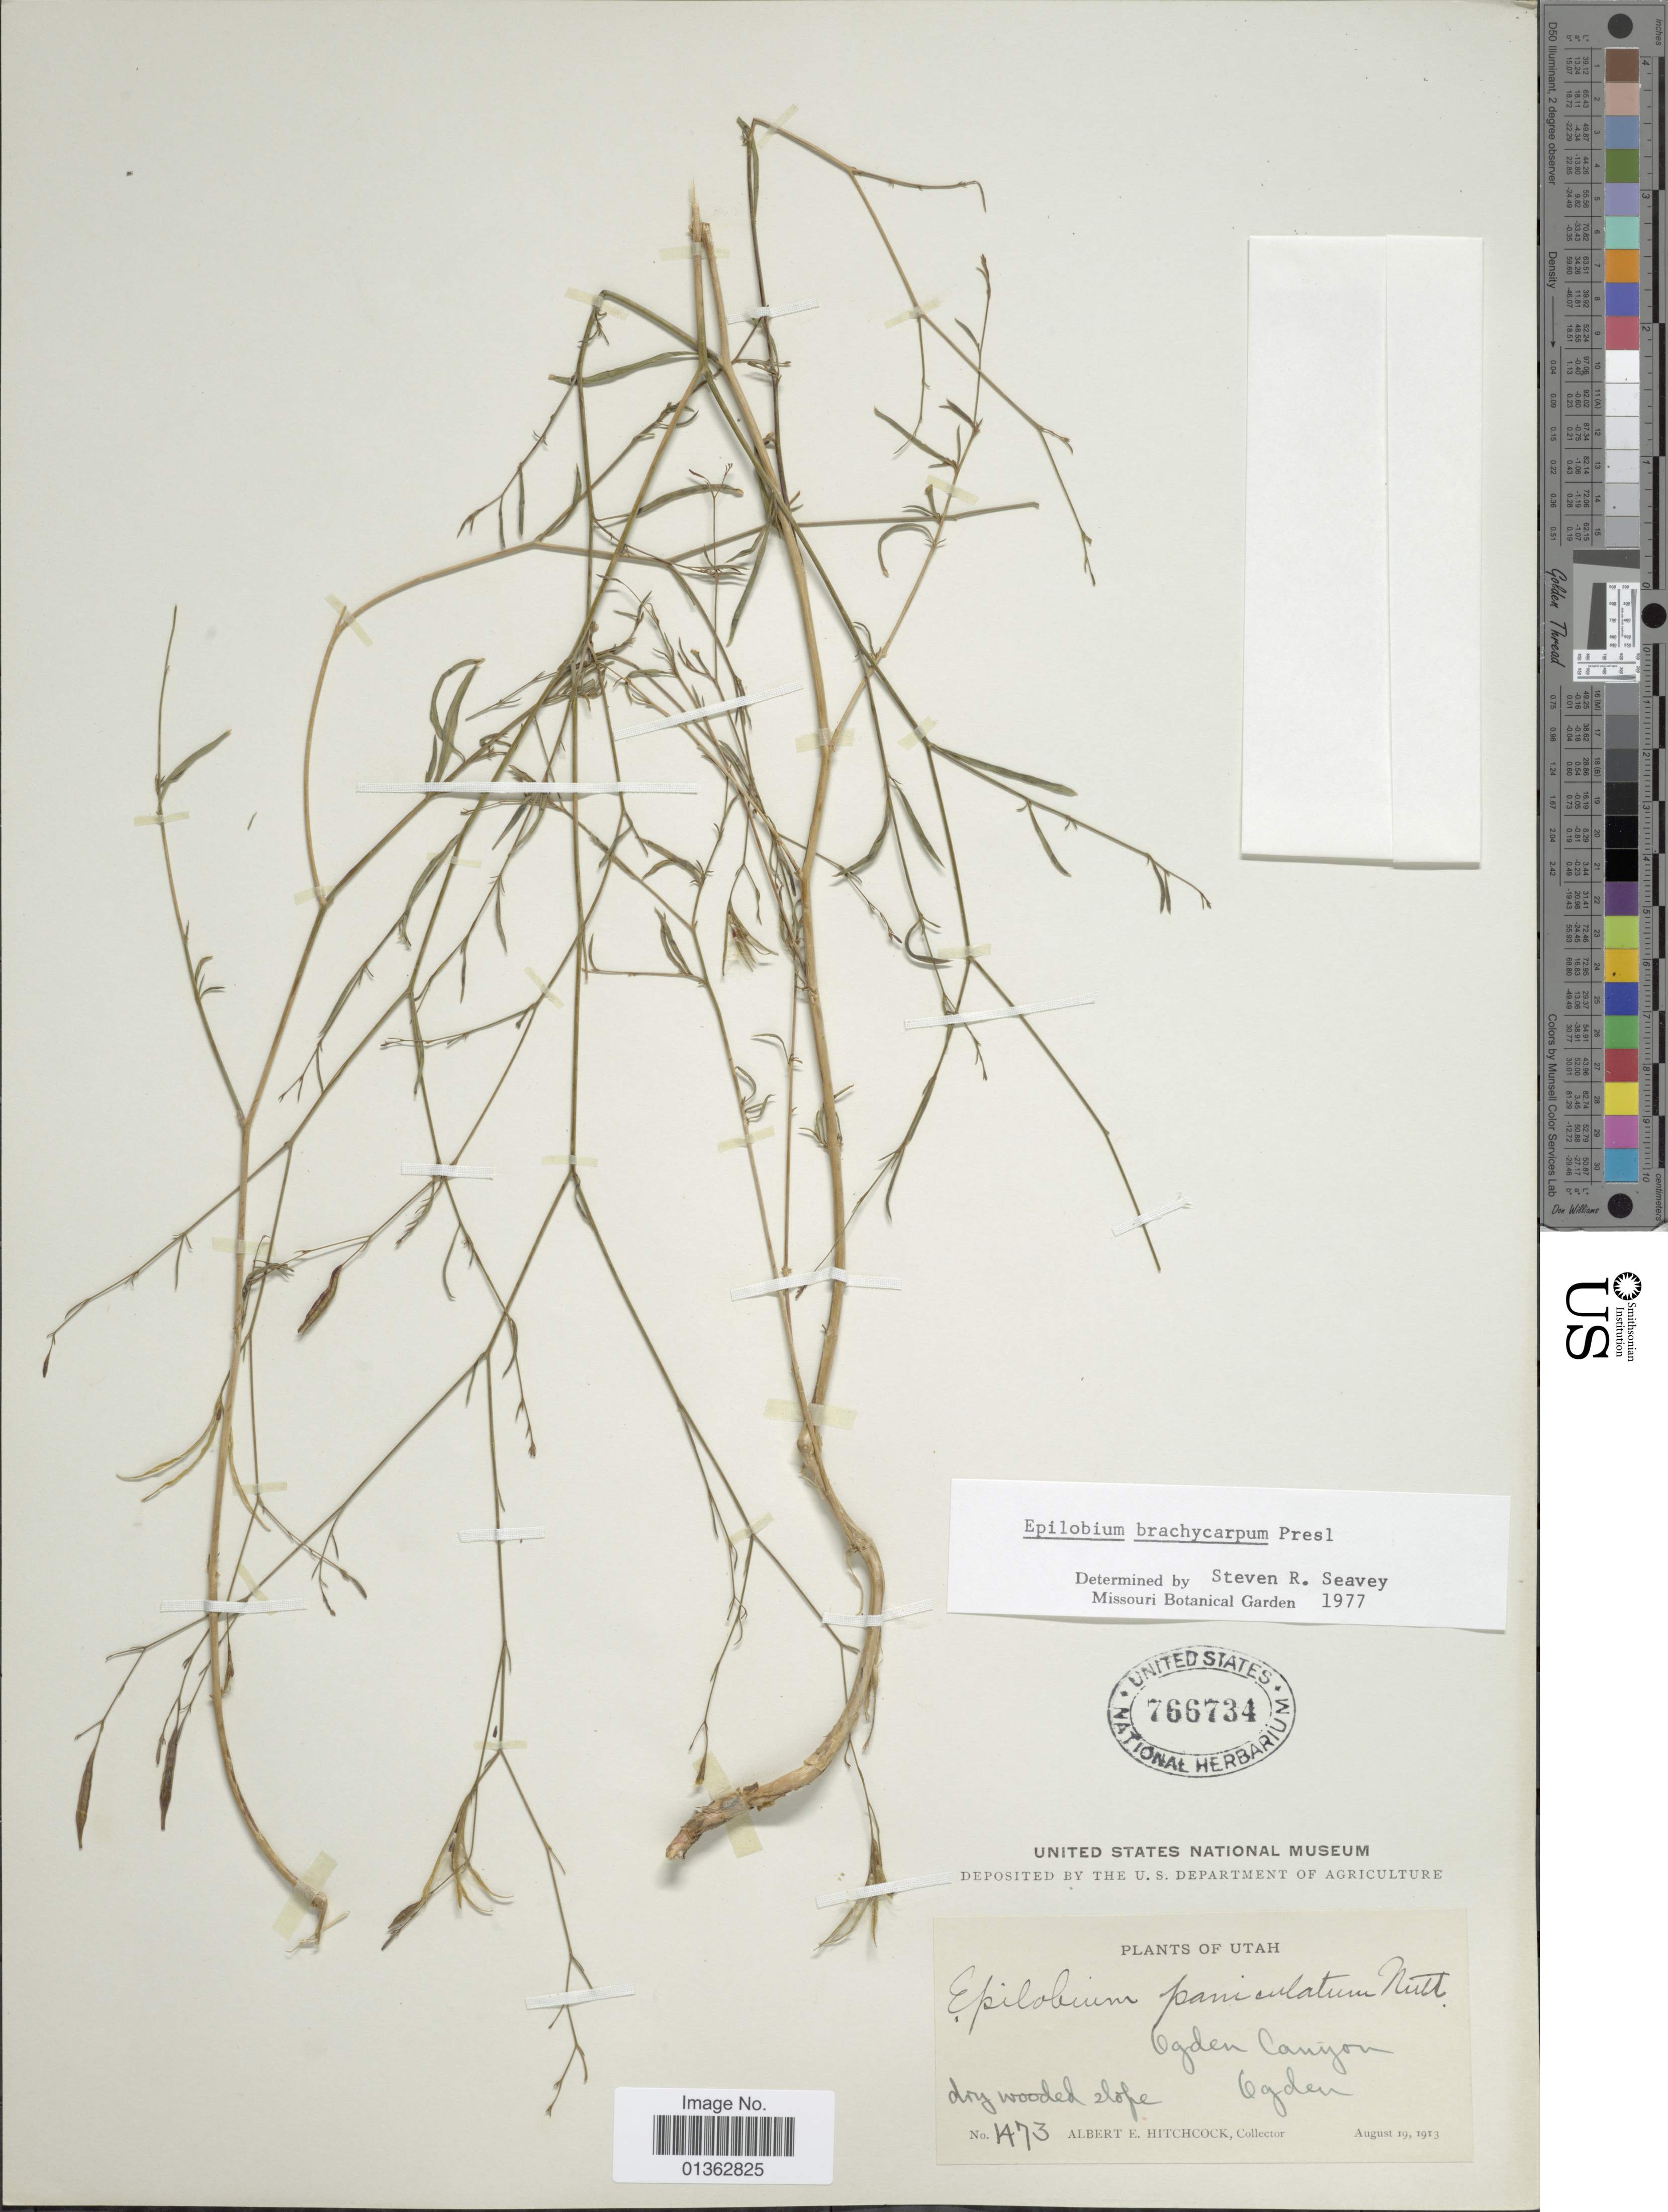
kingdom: Plantae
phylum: Tracheophyta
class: Magnoliopsida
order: Myrtales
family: Onagraceae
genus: Epilobium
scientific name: Epilobium brachycarpum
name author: C. Presl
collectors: A. Hitchcock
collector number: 1473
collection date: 1913-08-19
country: United States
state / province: Utah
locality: Ogden Canyon.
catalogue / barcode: US 766734